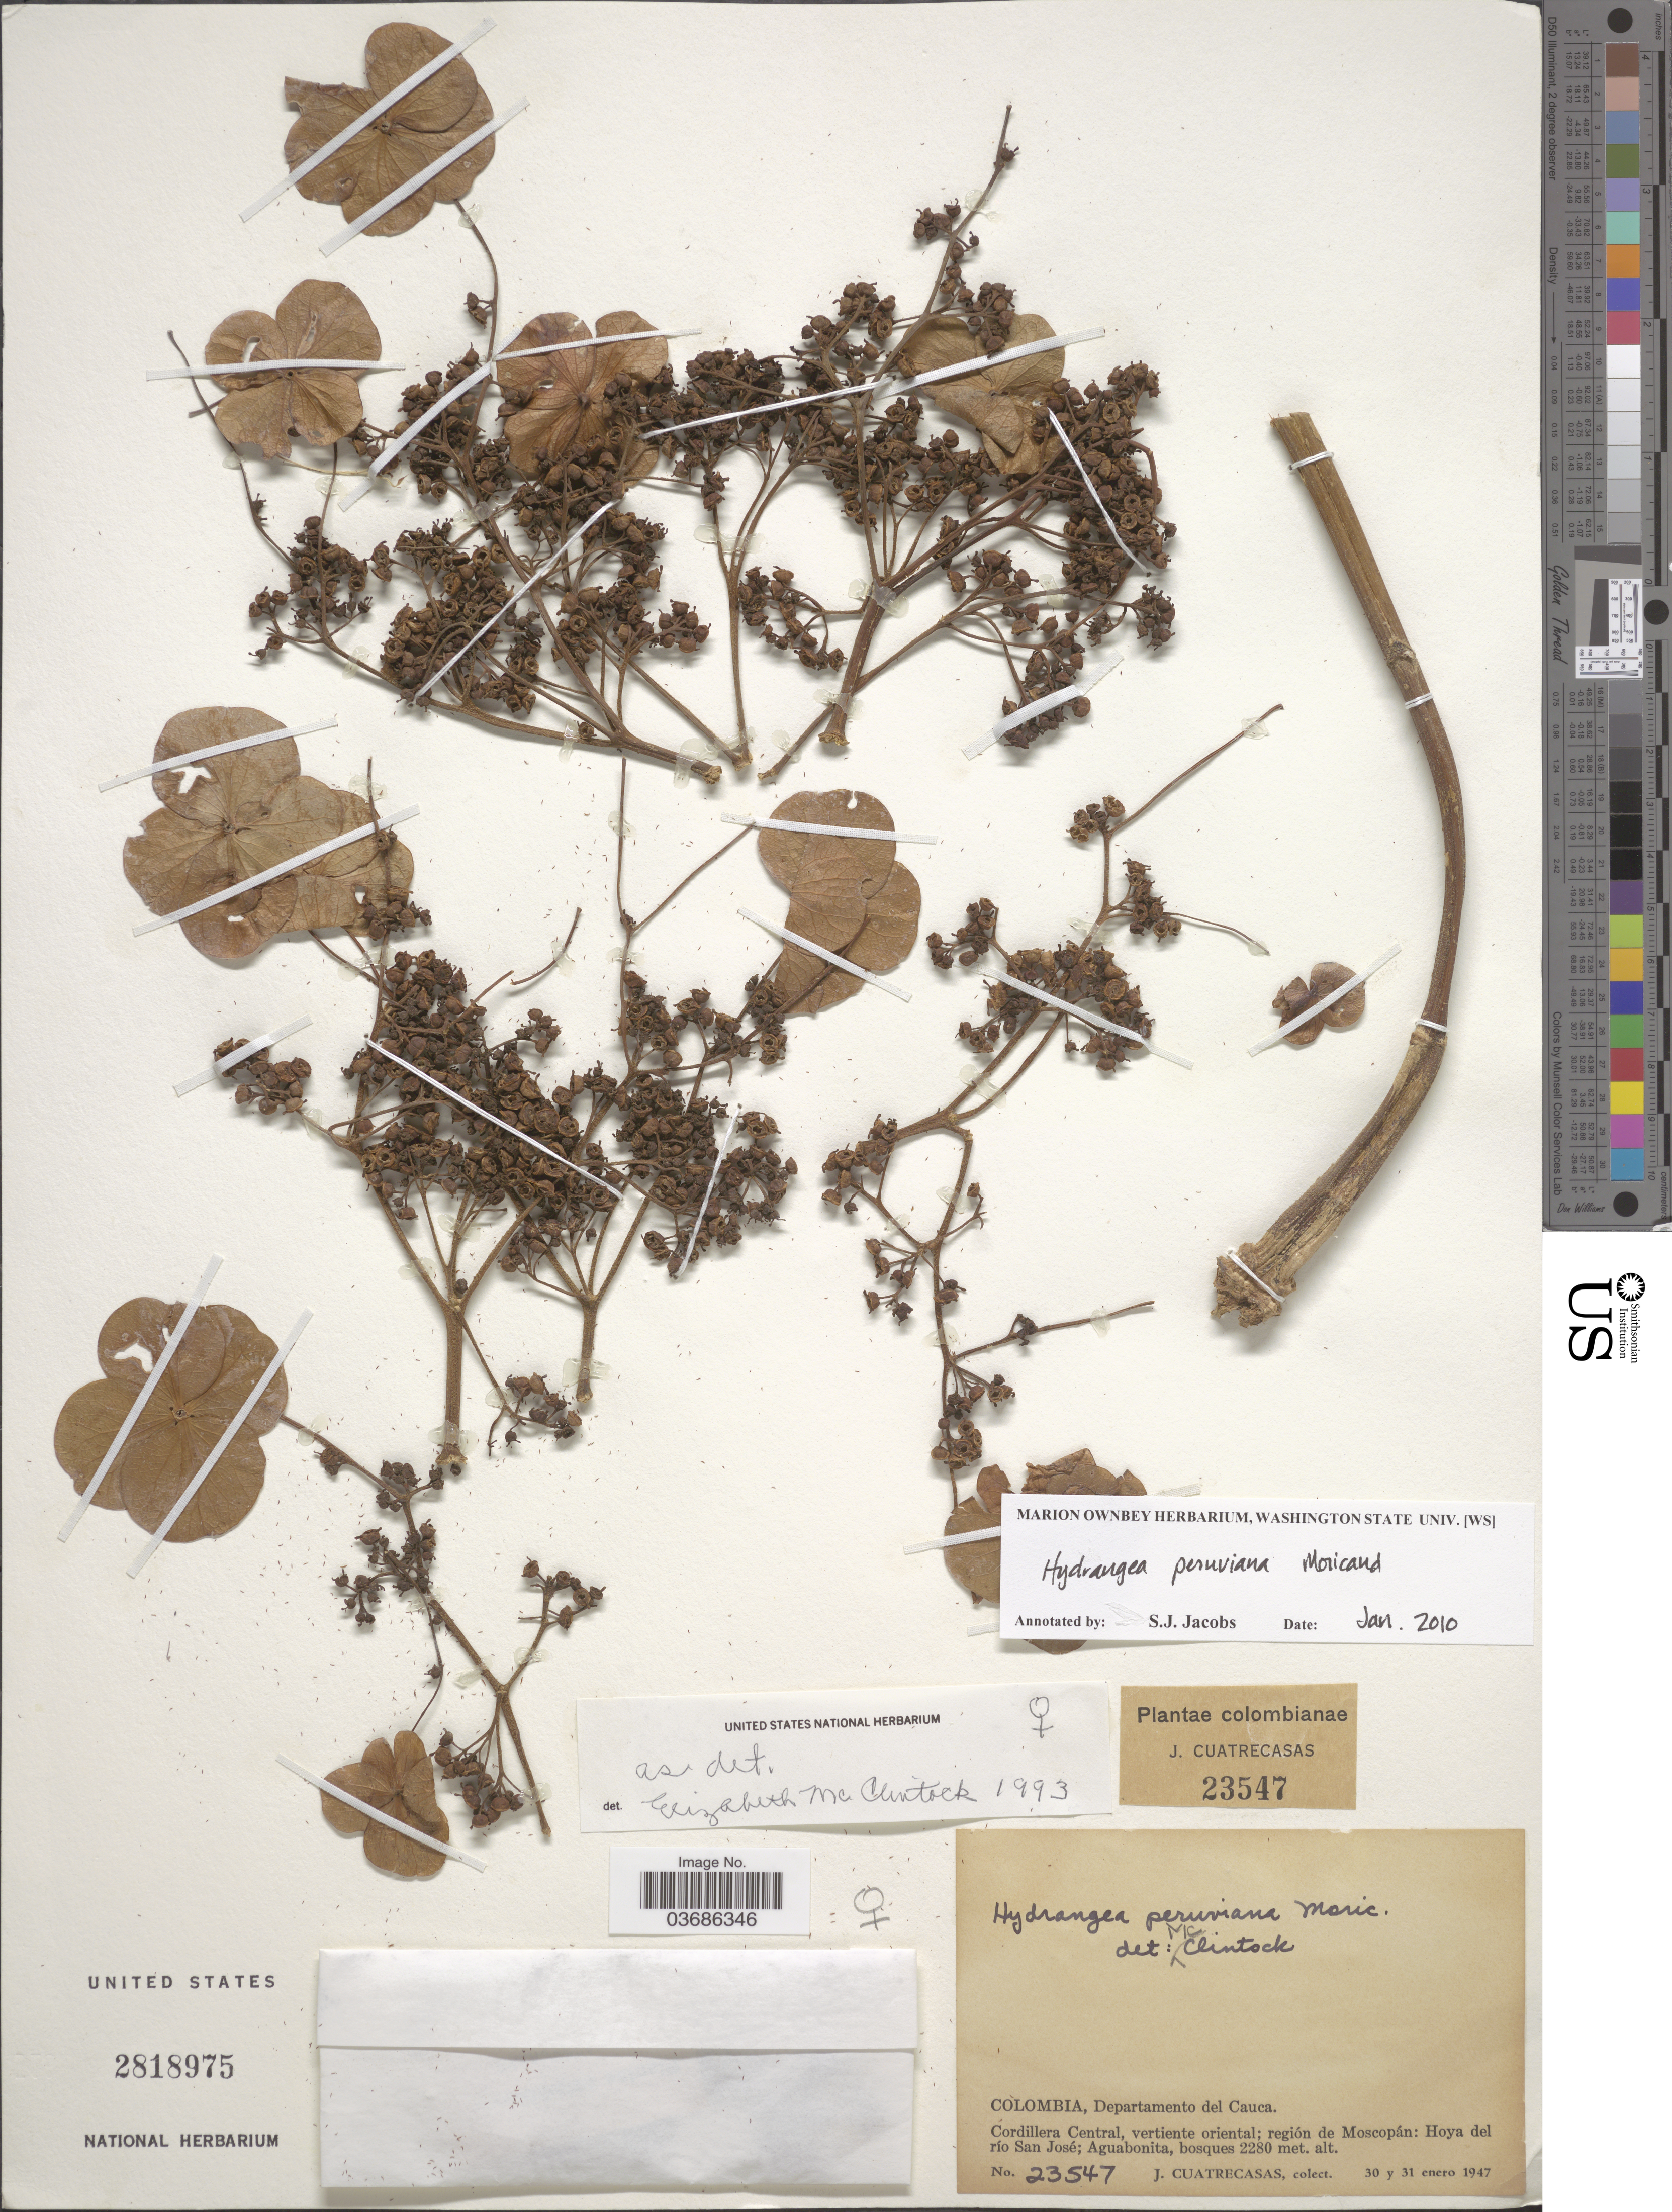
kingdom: Plantae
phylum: Tracheophyta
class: Magnoliopsida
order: Cornales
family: Hydrangeaceae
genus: Hydrangea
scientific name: Hydrangea peruviana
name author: Moric.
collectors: J. Cuatrecasas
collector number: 23547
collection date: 1947-01-30/1947-01-31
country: Colombia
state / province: Cauca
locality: Departamento del Cauca. Cordillera Central, vertiente oriental; región de Moscopán: Hoya del río San José. Aguabonita.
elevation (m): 2280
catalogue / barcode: US 2818975